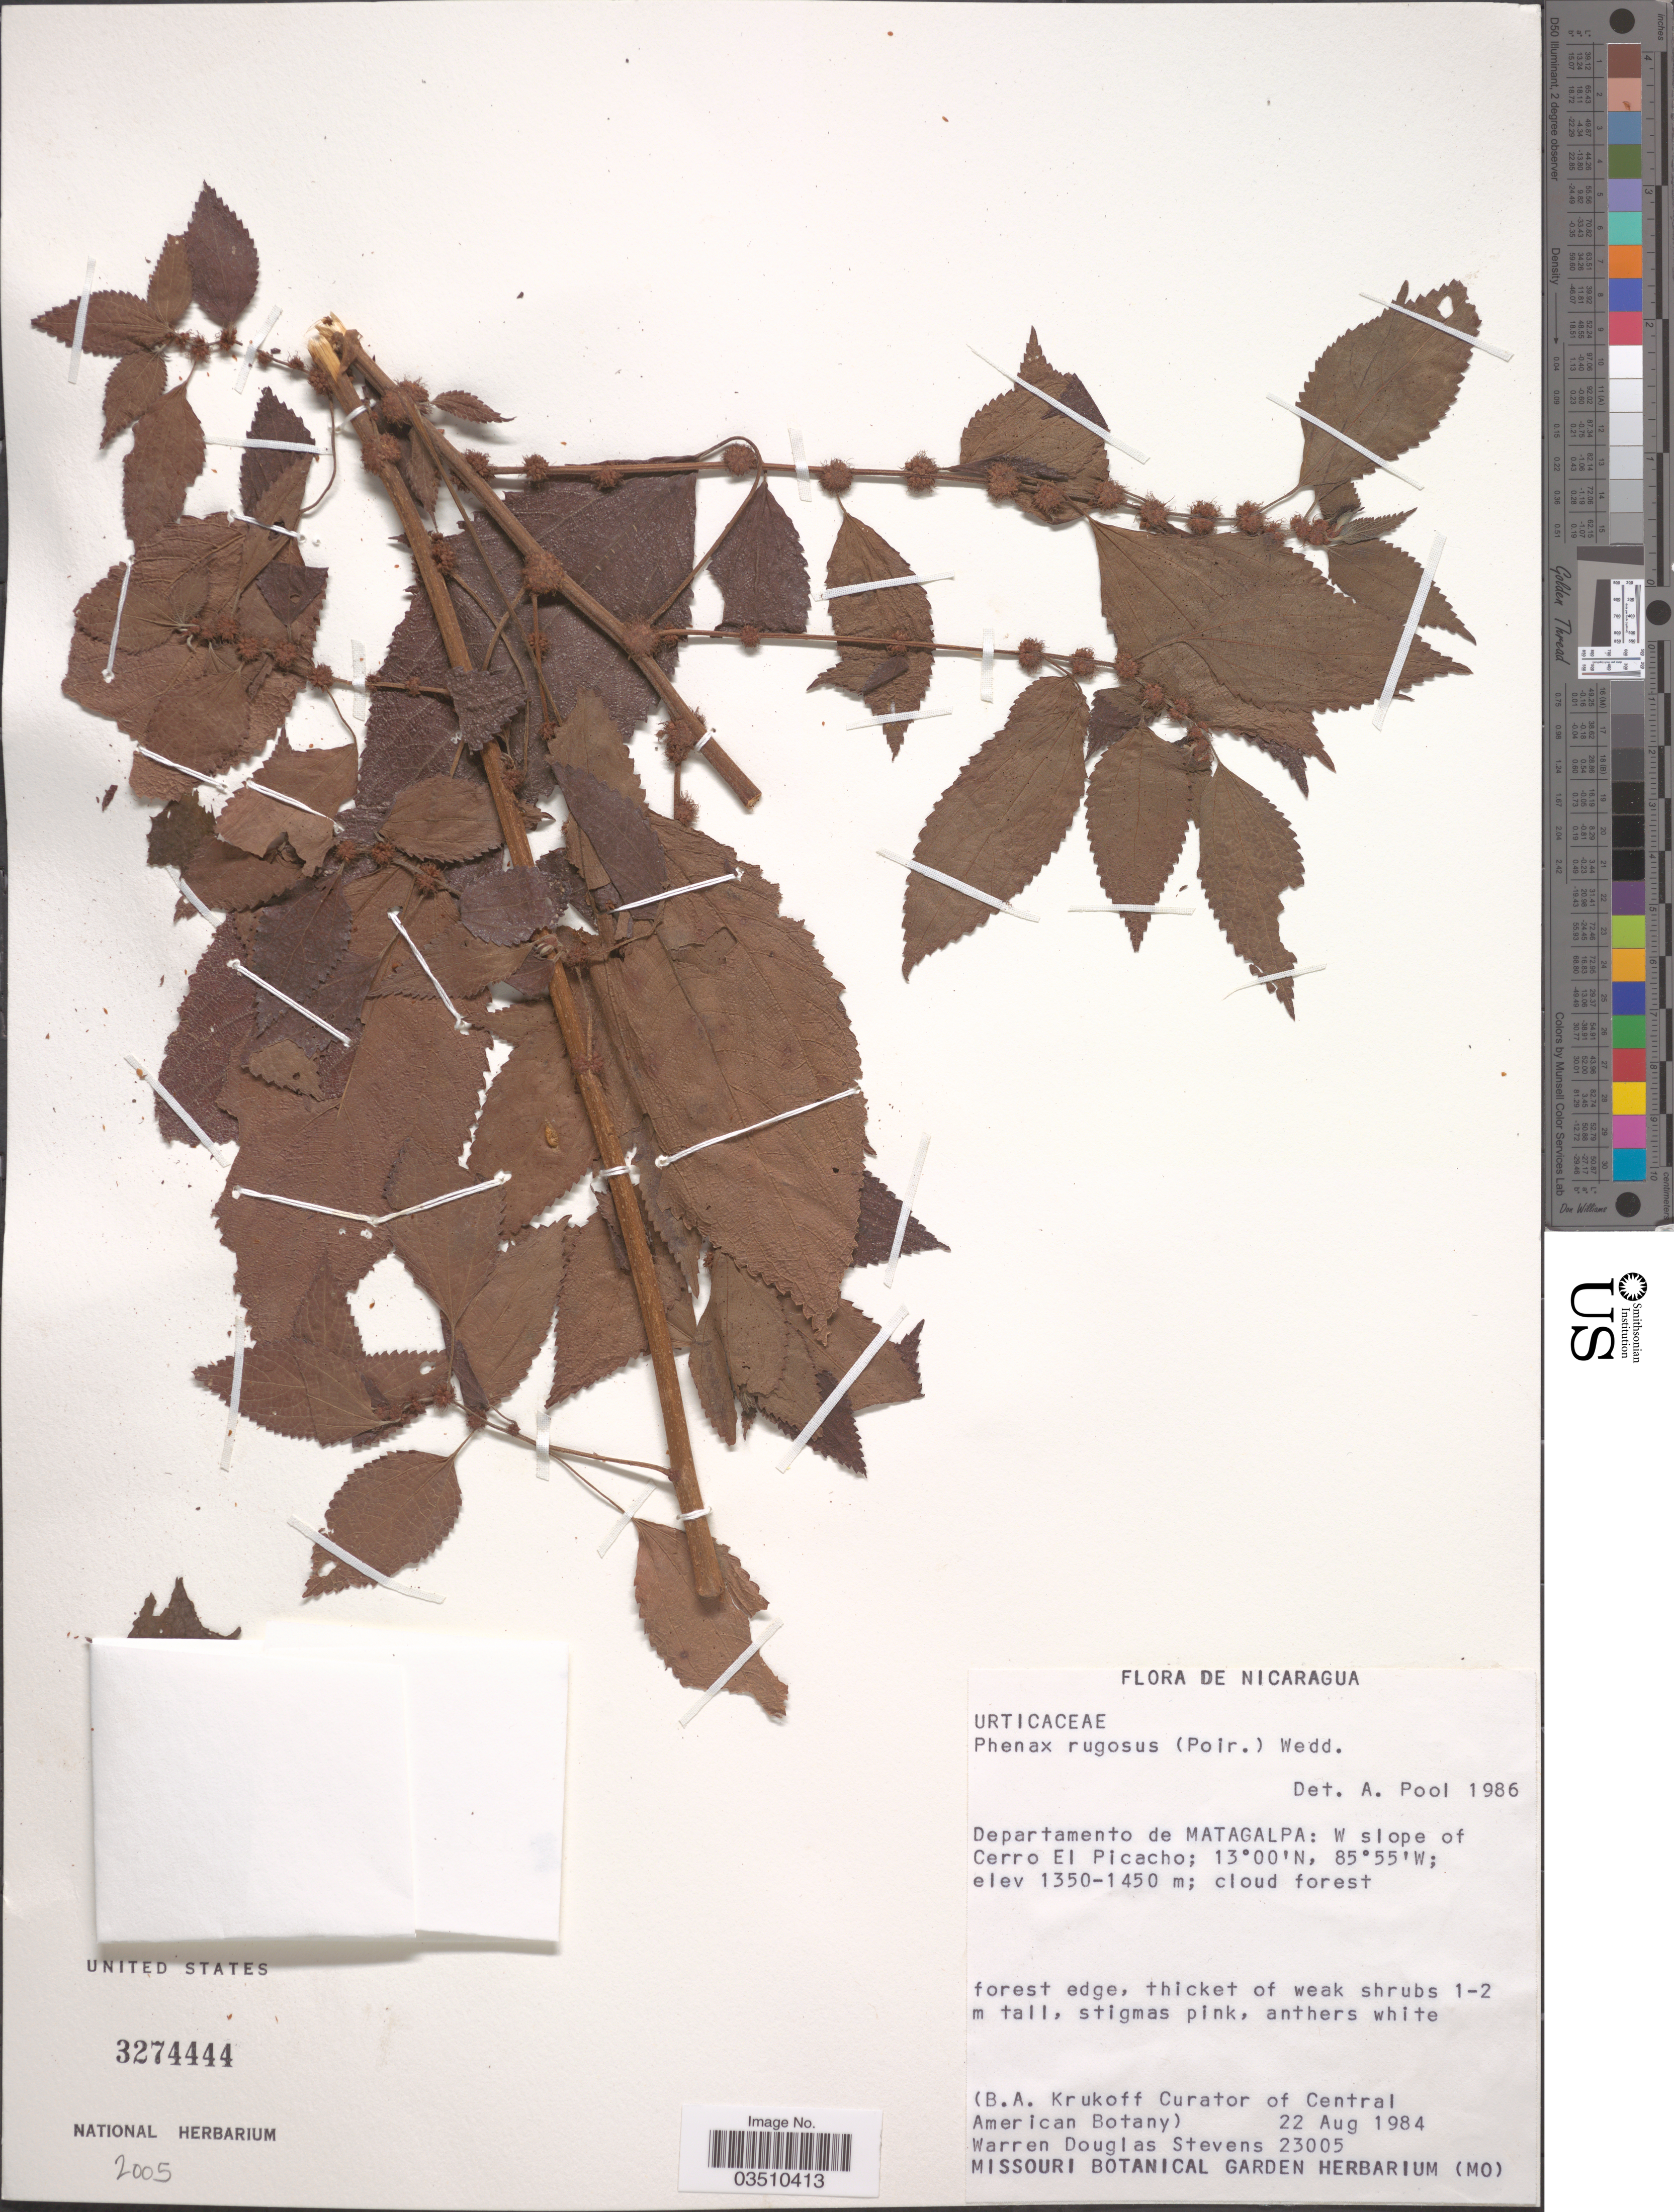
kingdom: Plantae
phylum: Tracheophyta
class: Magnoliopsida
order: Rosales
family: Urticaceae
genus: Phenax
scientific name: Phenax rugosus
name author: (Poir.) Wedd.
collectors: W. D. Stevens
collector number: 23005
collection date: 1984-08-22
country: Nicaragua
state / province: Matagalpa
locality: Departamento de Matagalpa: W slope of Cerro El Picacho.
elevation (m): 1350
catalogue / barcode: US 3274444